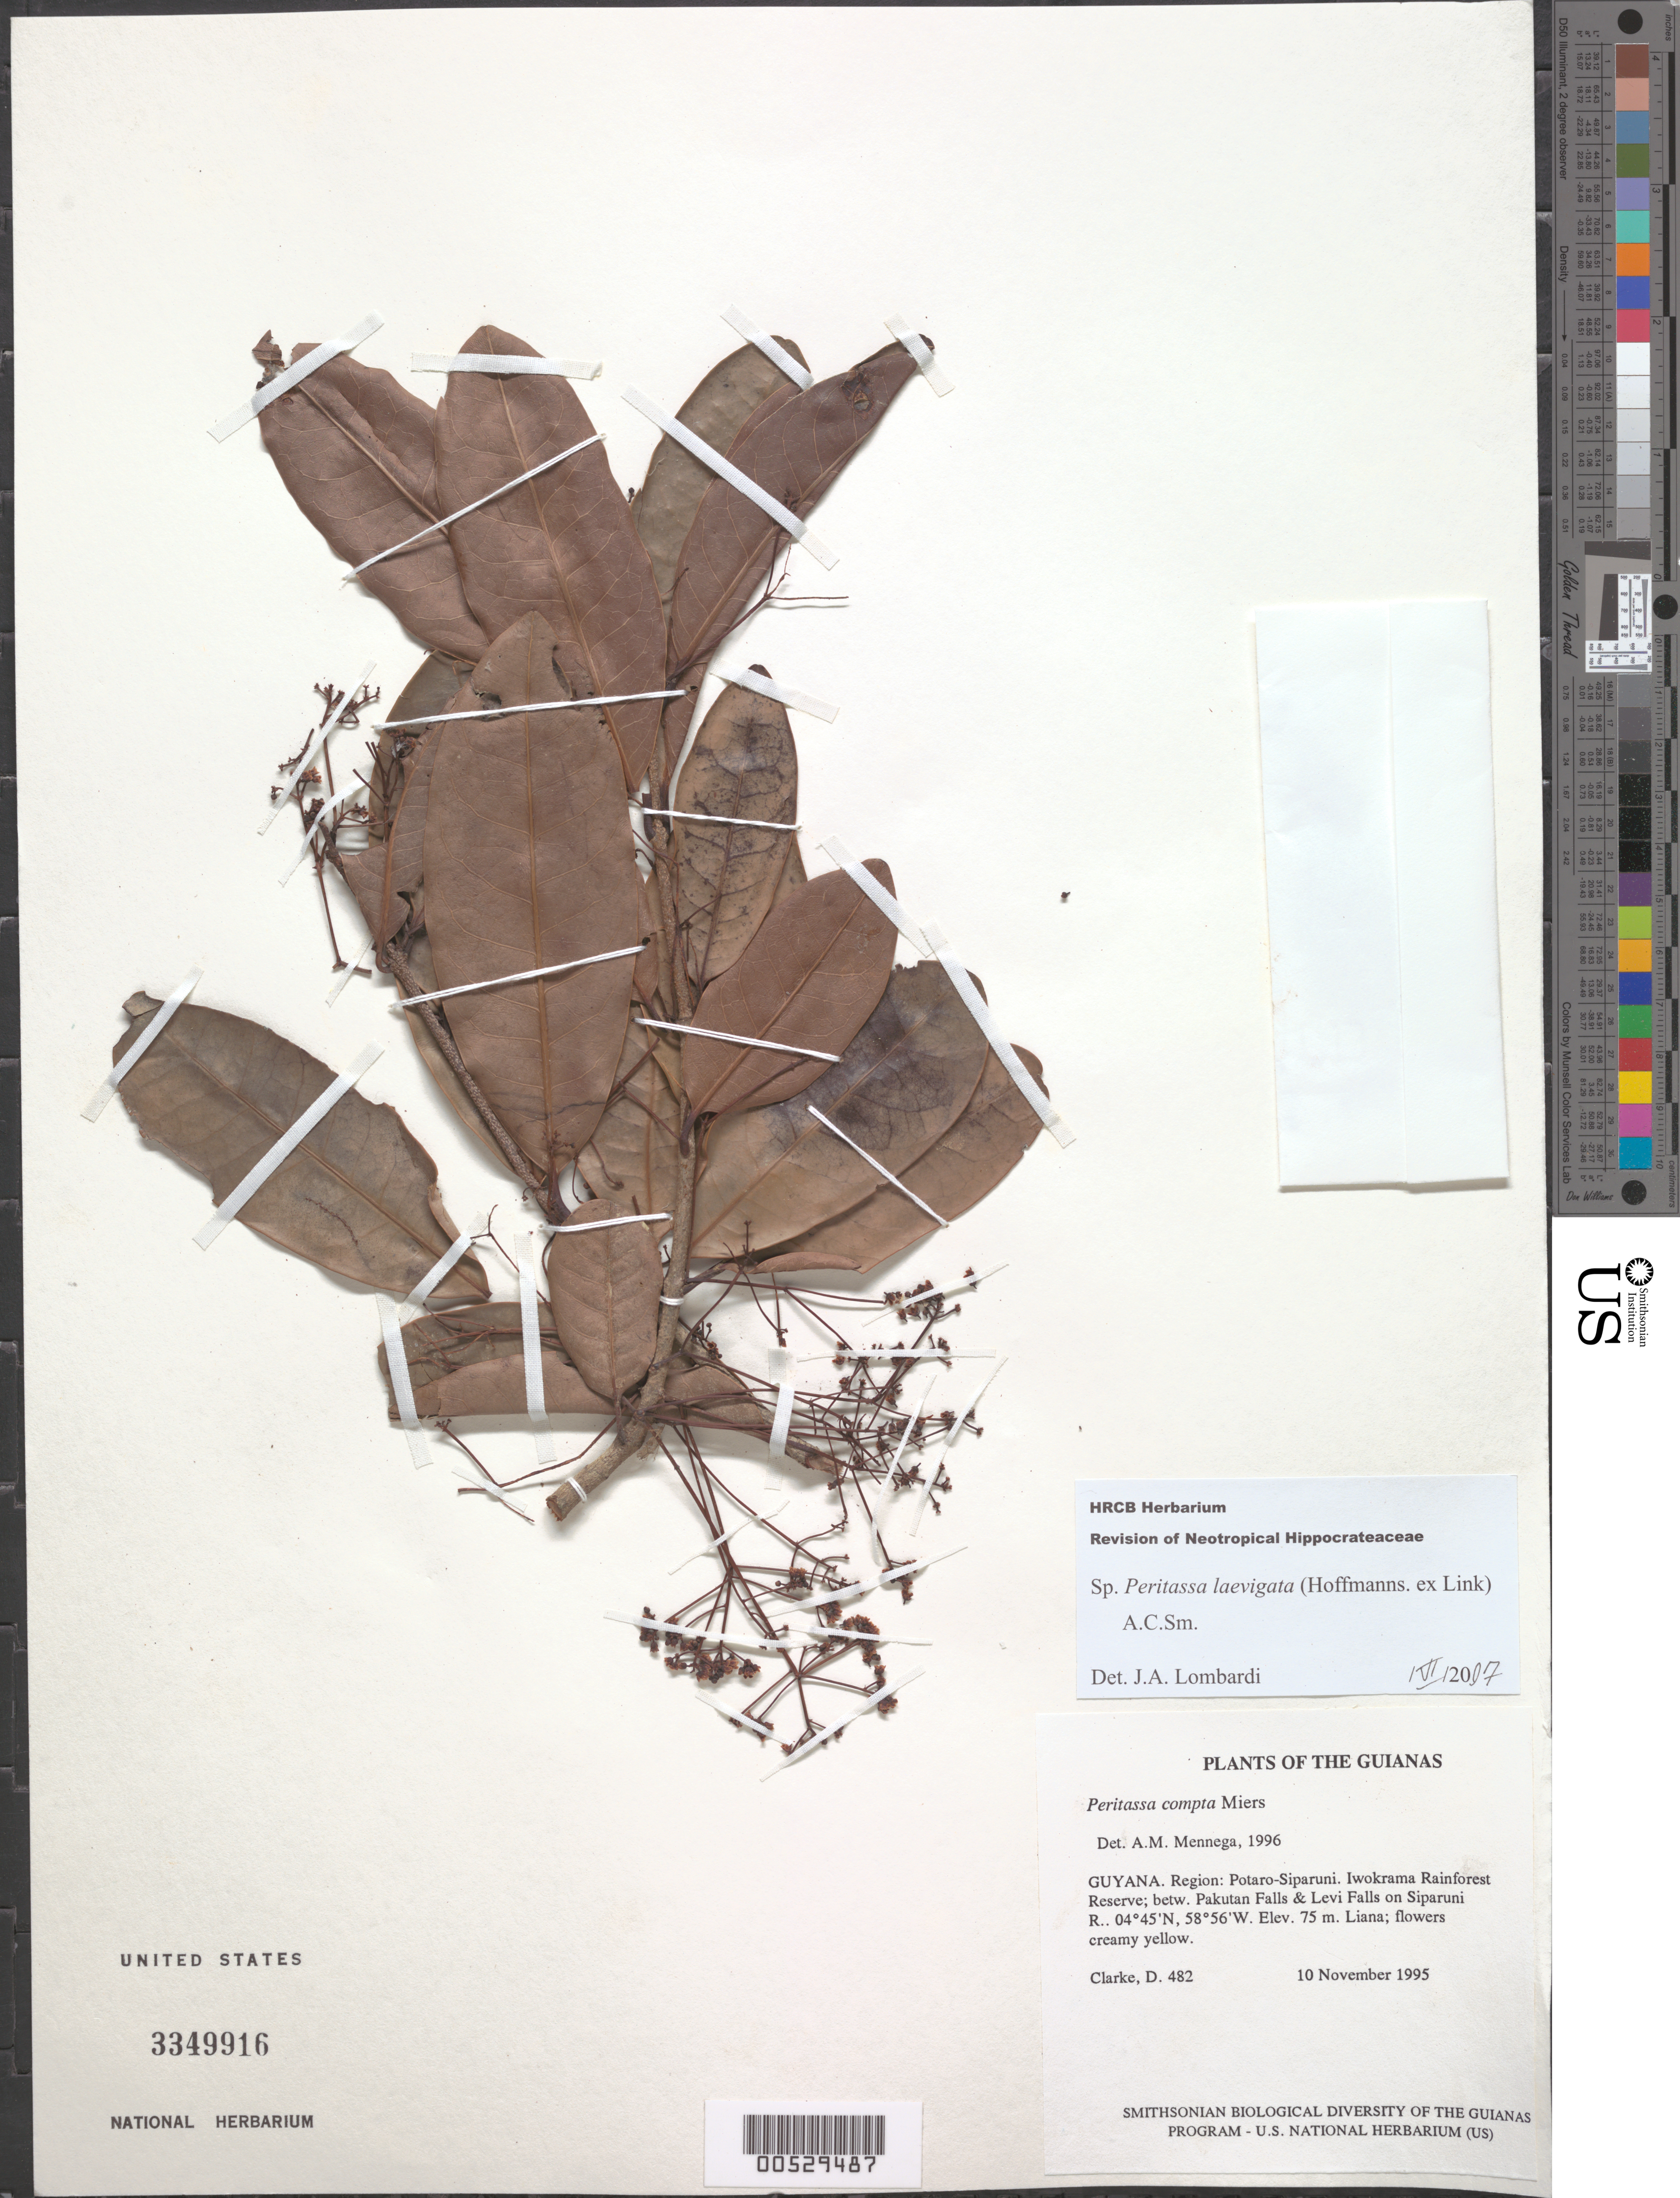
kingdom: Plantae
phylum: Tracheophyta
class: Magnoliopsida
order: Celastrales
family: Celastraceae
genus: Peritassa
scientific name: Peritassa laevigata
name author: (Hoffmanns. ex Link) A.C. Sm.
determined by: Lombardi, Julio A.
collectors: H. D. Clarke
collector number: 482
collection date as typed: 10 November 1995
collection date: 1995-11-10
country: Guyana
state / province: Potaro-Siparuni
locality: Iwokrama Rainforest Reserve; betw. Pakutau Falls & Levi Falls on Siparuni R.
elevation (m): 75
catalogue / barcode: US 3349916